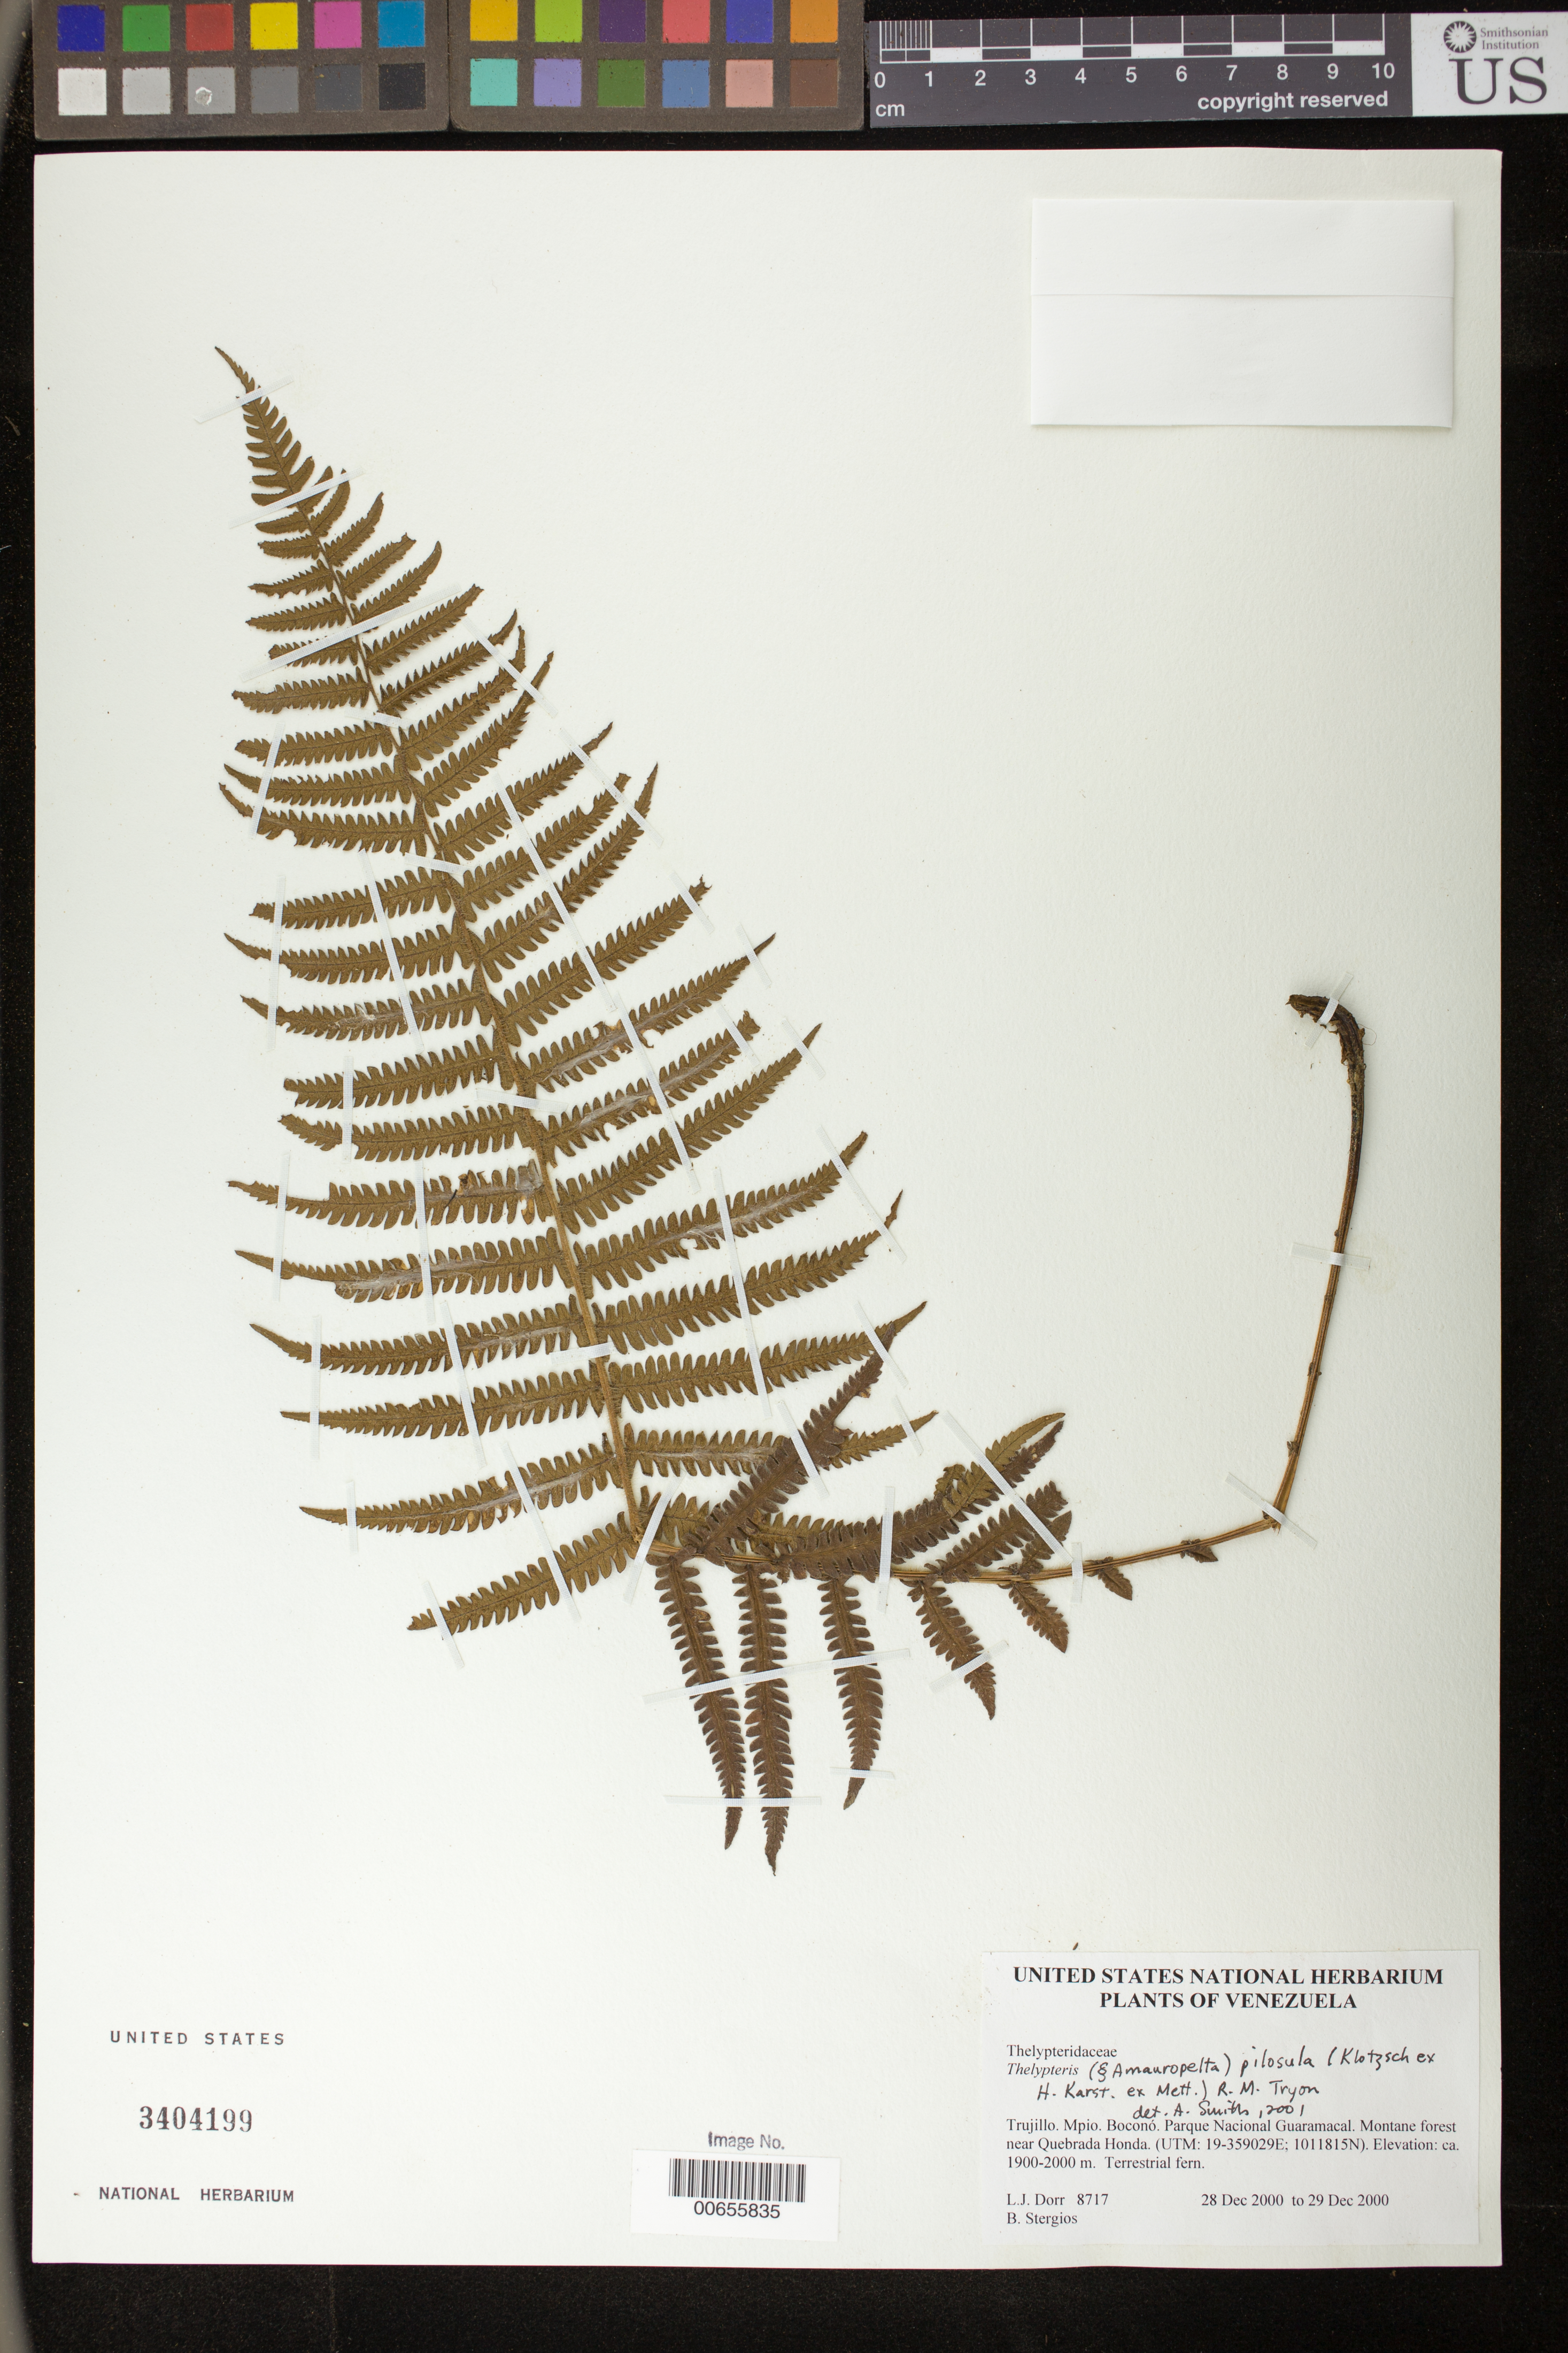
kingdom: Plantae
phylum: Tracheophyta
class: Polypodiopsida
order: Polypodiales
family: Thelypteridaceae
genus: Thelypteris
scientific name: Thelypteris pilosula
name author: (Klotzsch & H. Karst. ex Mett.) R.M. Tryon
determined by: Smith, Alan R., (UC)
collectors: L. J. Dorr & B. G. Stergios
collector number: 8717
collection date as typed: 28 Dec 2000 to 29 Dec 2000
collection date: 2000-12-28/2000-12-29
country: Venezuela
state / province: Trujillo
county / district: Boconó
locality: Parque Nacional Guaramacal near Quebrada Honda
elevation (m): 1900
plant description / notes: PORT, US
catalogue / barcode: US 3404199